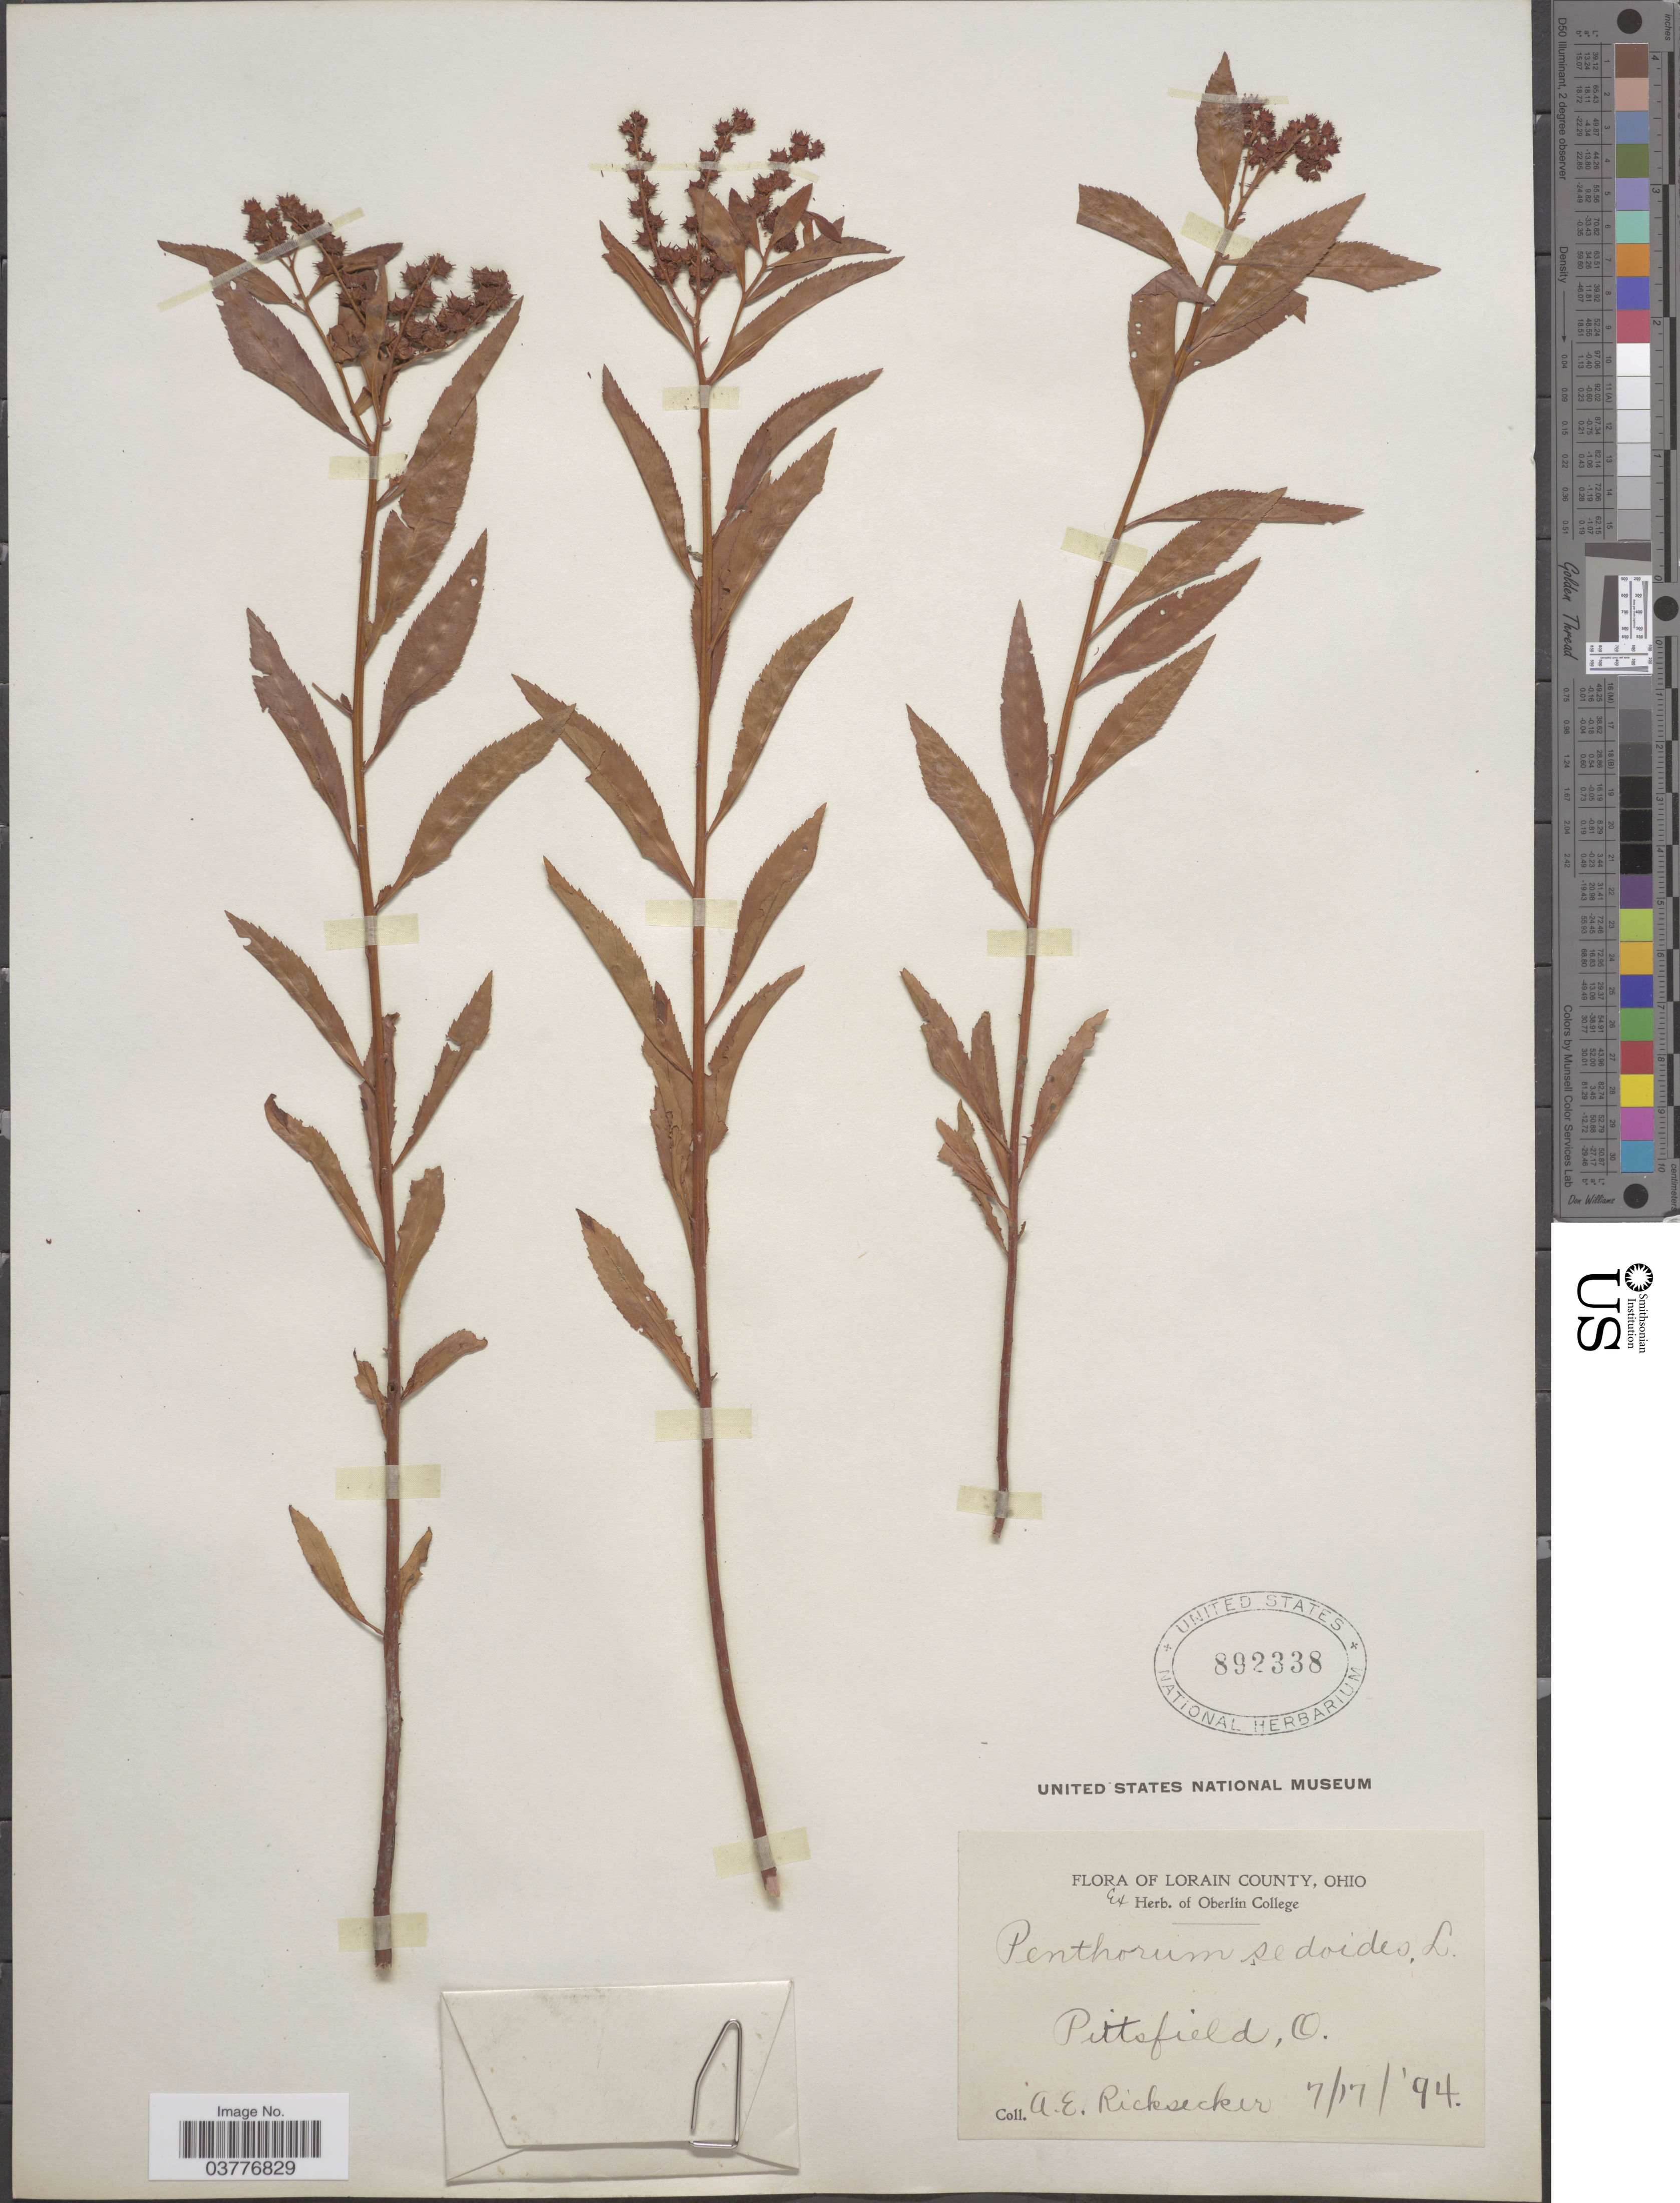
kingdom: Plantae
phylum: Tracheophyta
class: Magnoliopsida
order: Saxifragales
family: Penthoraceae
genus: Penthorum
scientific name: Penthorum sedoides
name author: L.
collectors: A. E. Ricksecker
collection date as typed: Transcribed d/m/y: 17/7/94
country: United States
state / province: Ohio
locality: Lorain County. Pittsfield Co.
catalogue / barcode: US 892338